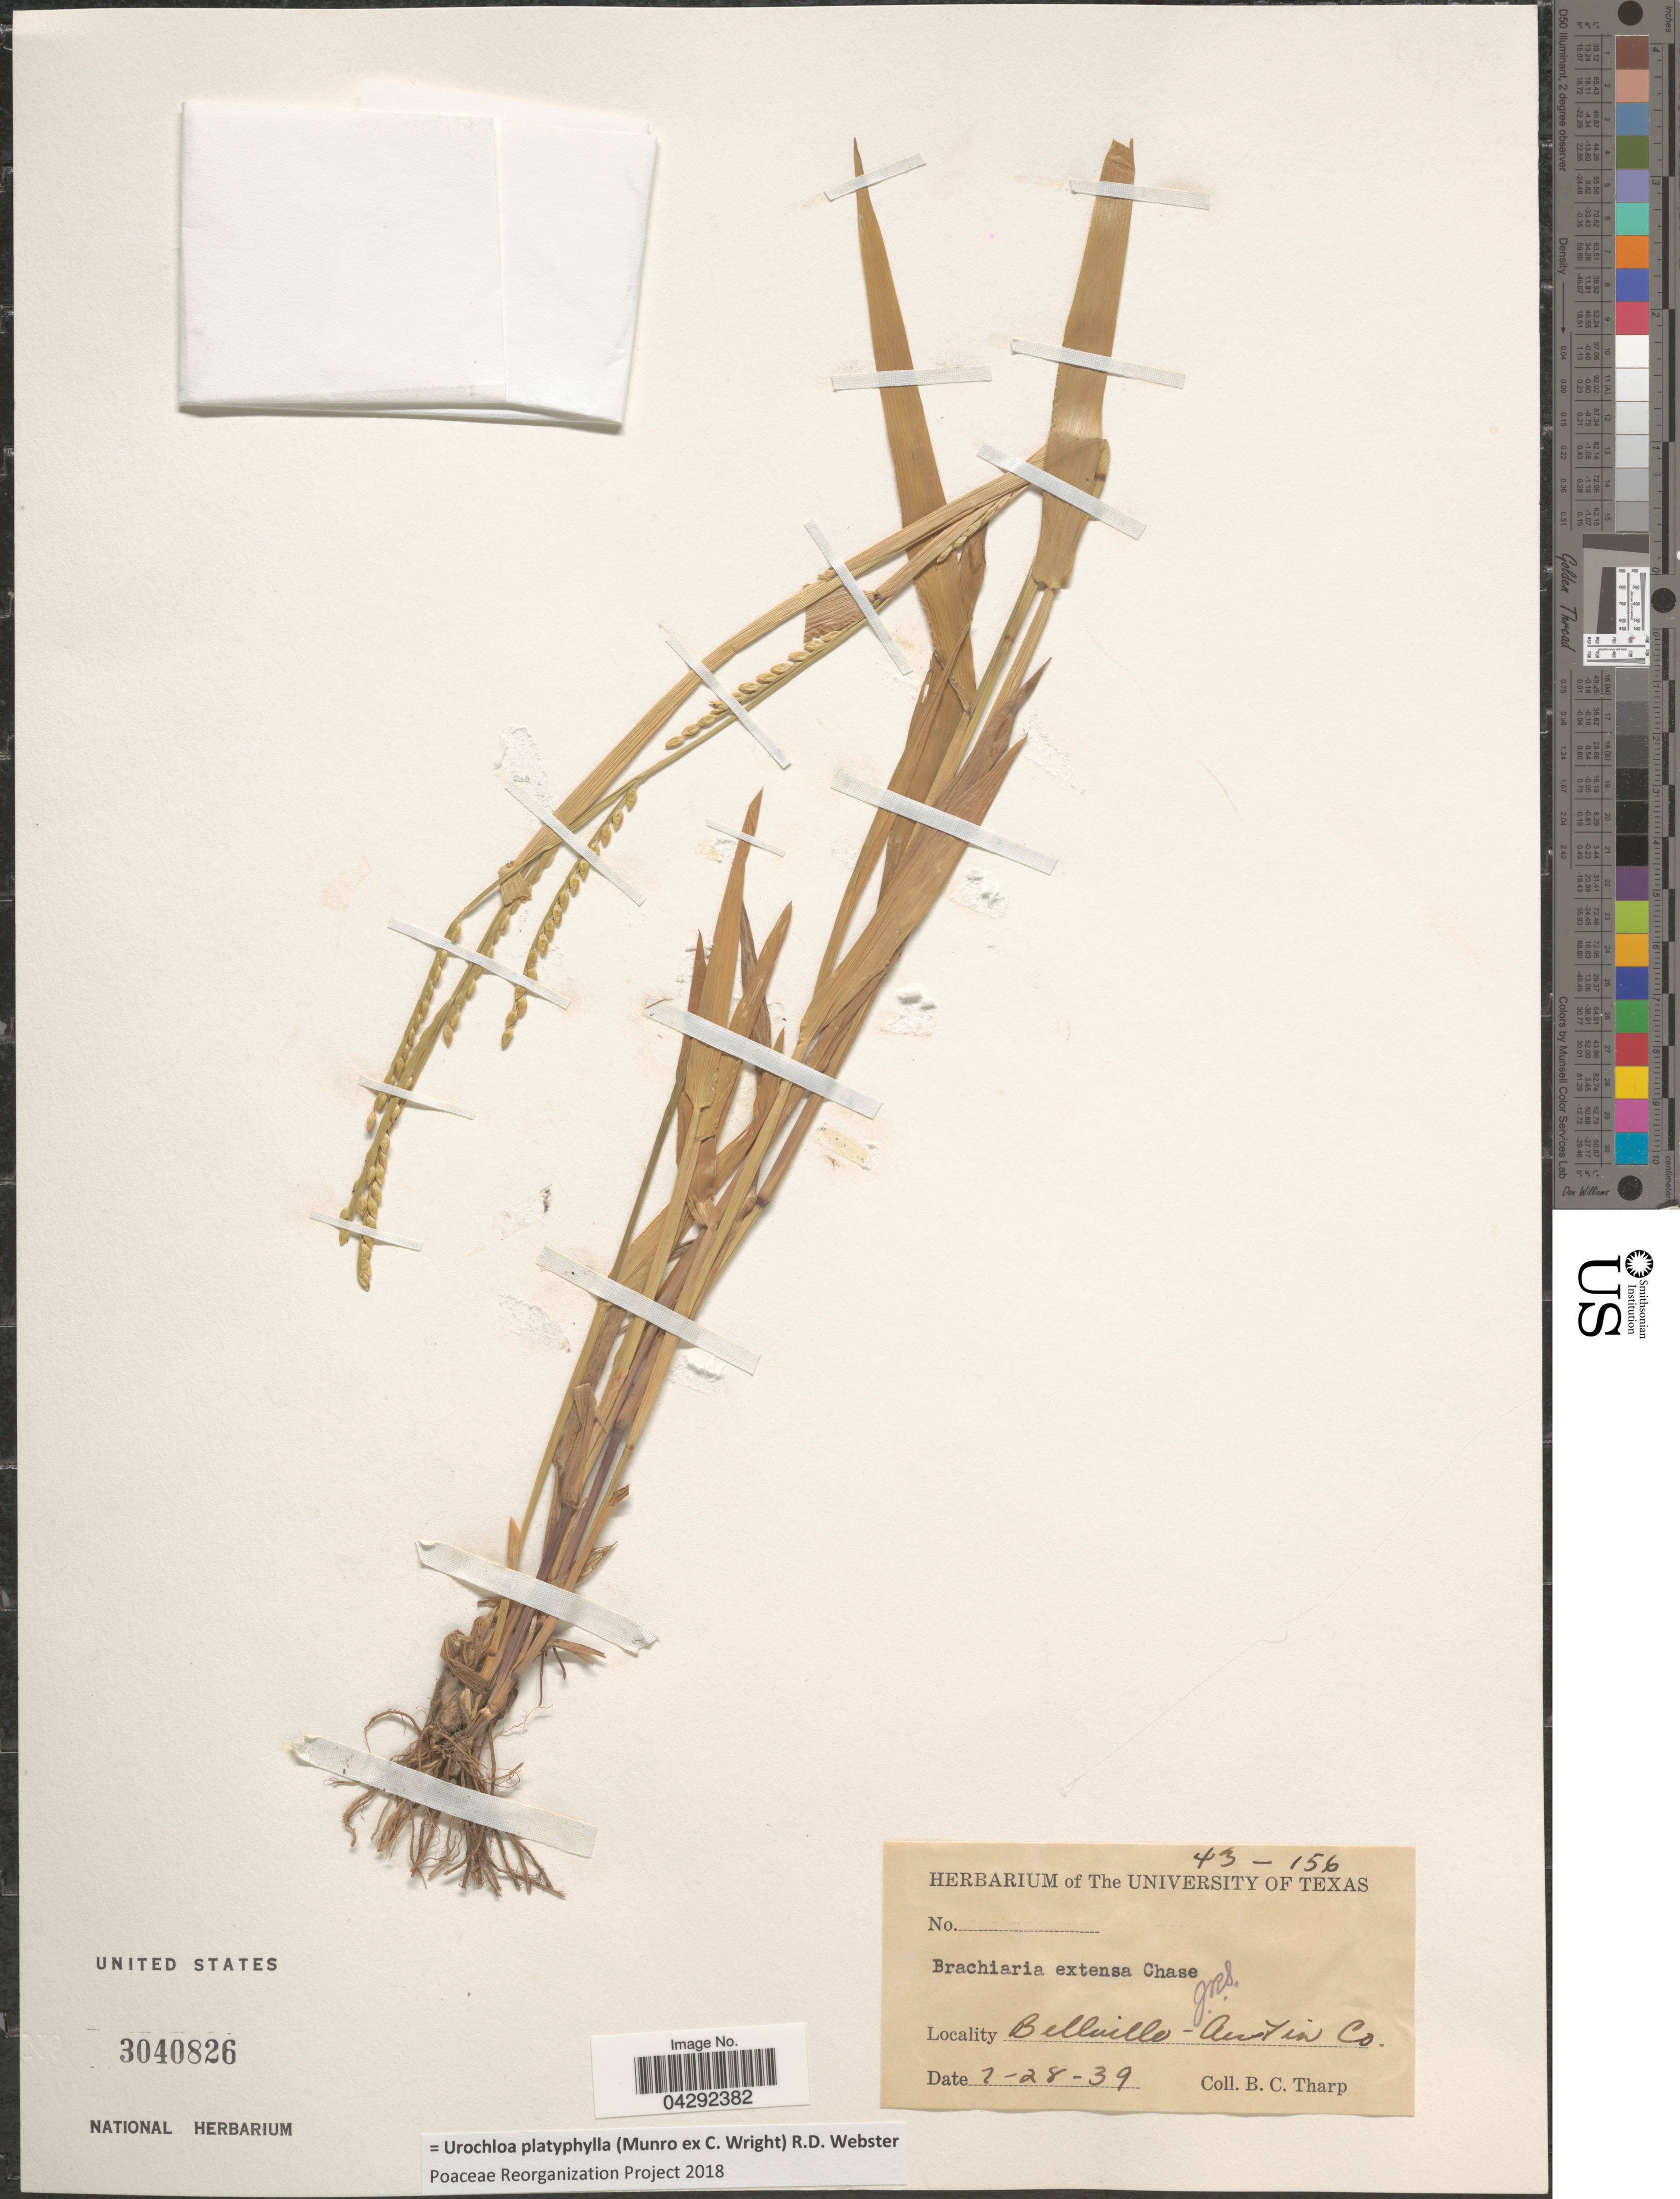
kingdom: Plantae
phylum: Tracheophyta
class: Liliopsida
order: Poales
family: Poaceae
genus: Urochloa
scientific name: Urochloa platyphylla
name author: (Munro ex C. Wright) R.D. Webster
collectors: B. C. Tharp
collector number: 43-156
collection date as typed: Transcribed d/m/y: 28/7/39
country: United States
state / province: Texas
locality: Bellville - Austin Co.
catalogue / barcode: US 3040826